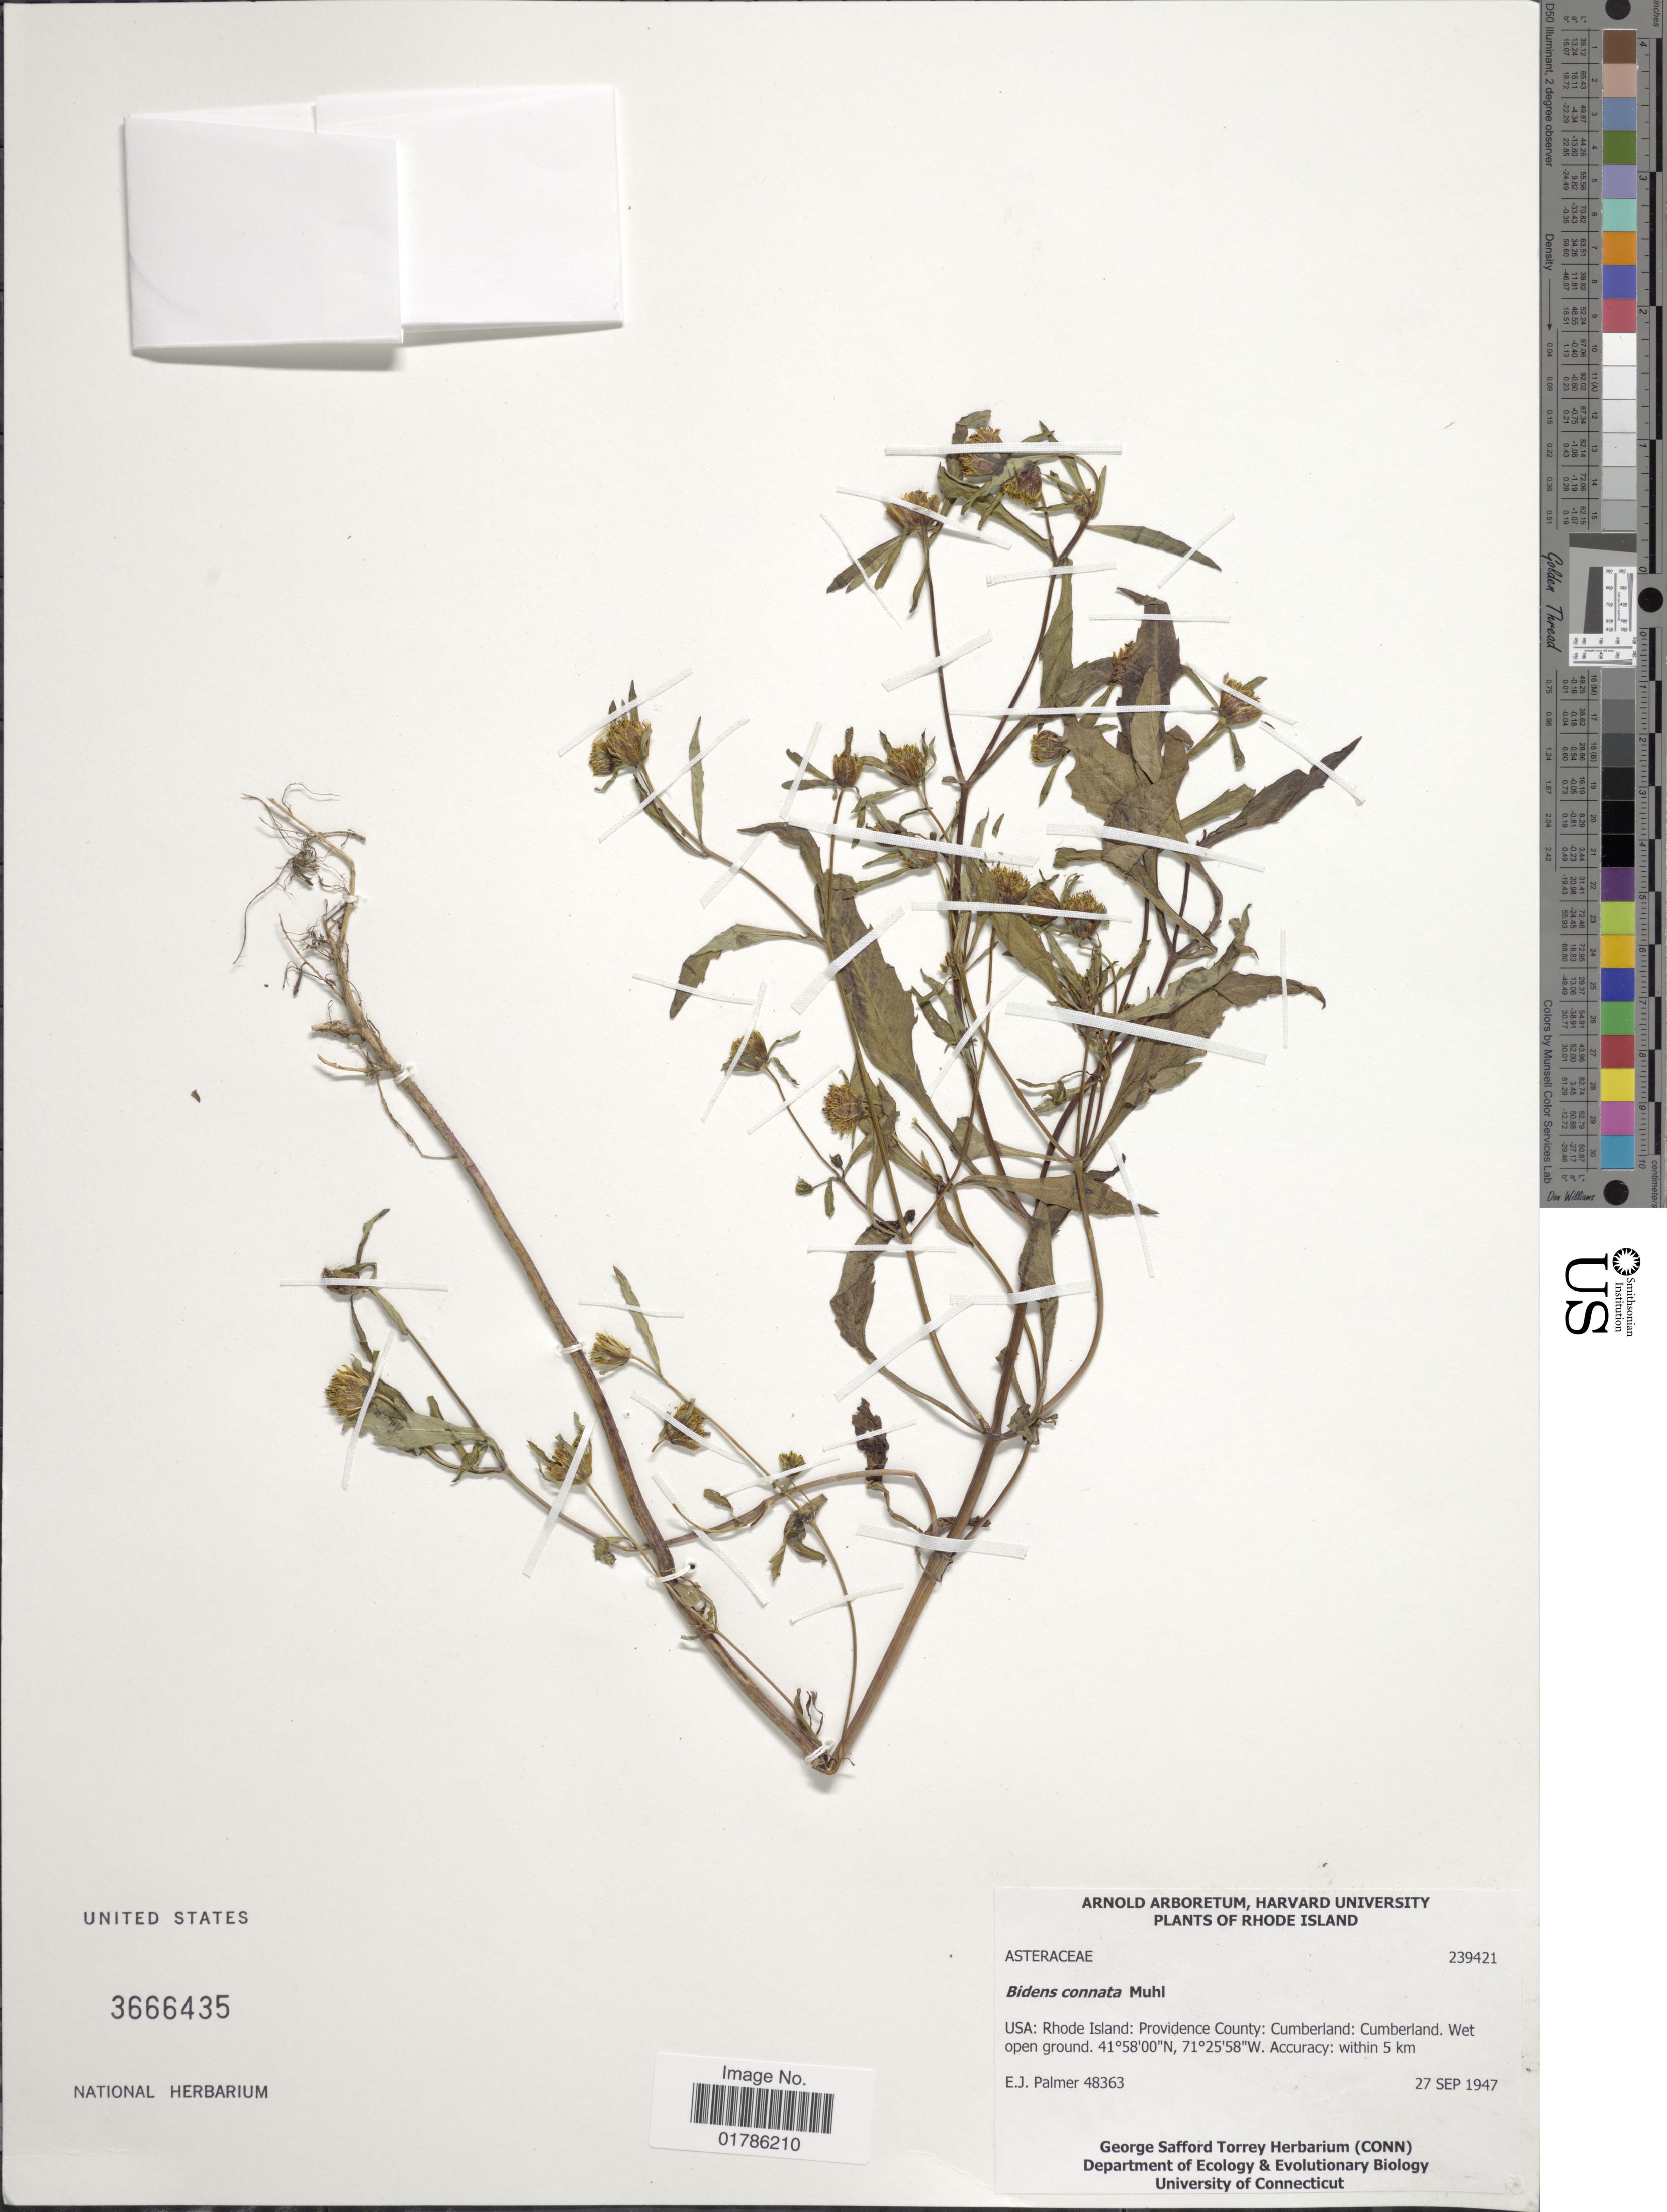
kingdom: Plantae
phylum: Tracheophyta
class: Magnoliopsida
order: Asterales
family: Asteraceae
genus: Bidens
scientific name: Bidens connata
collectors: E. J. Palmer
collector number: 48363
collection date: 1947-09-27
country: United States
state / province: Rhode Island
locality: Providence County, Cumberland, Sneech Pond, within 5 km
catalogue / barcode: US 3666435